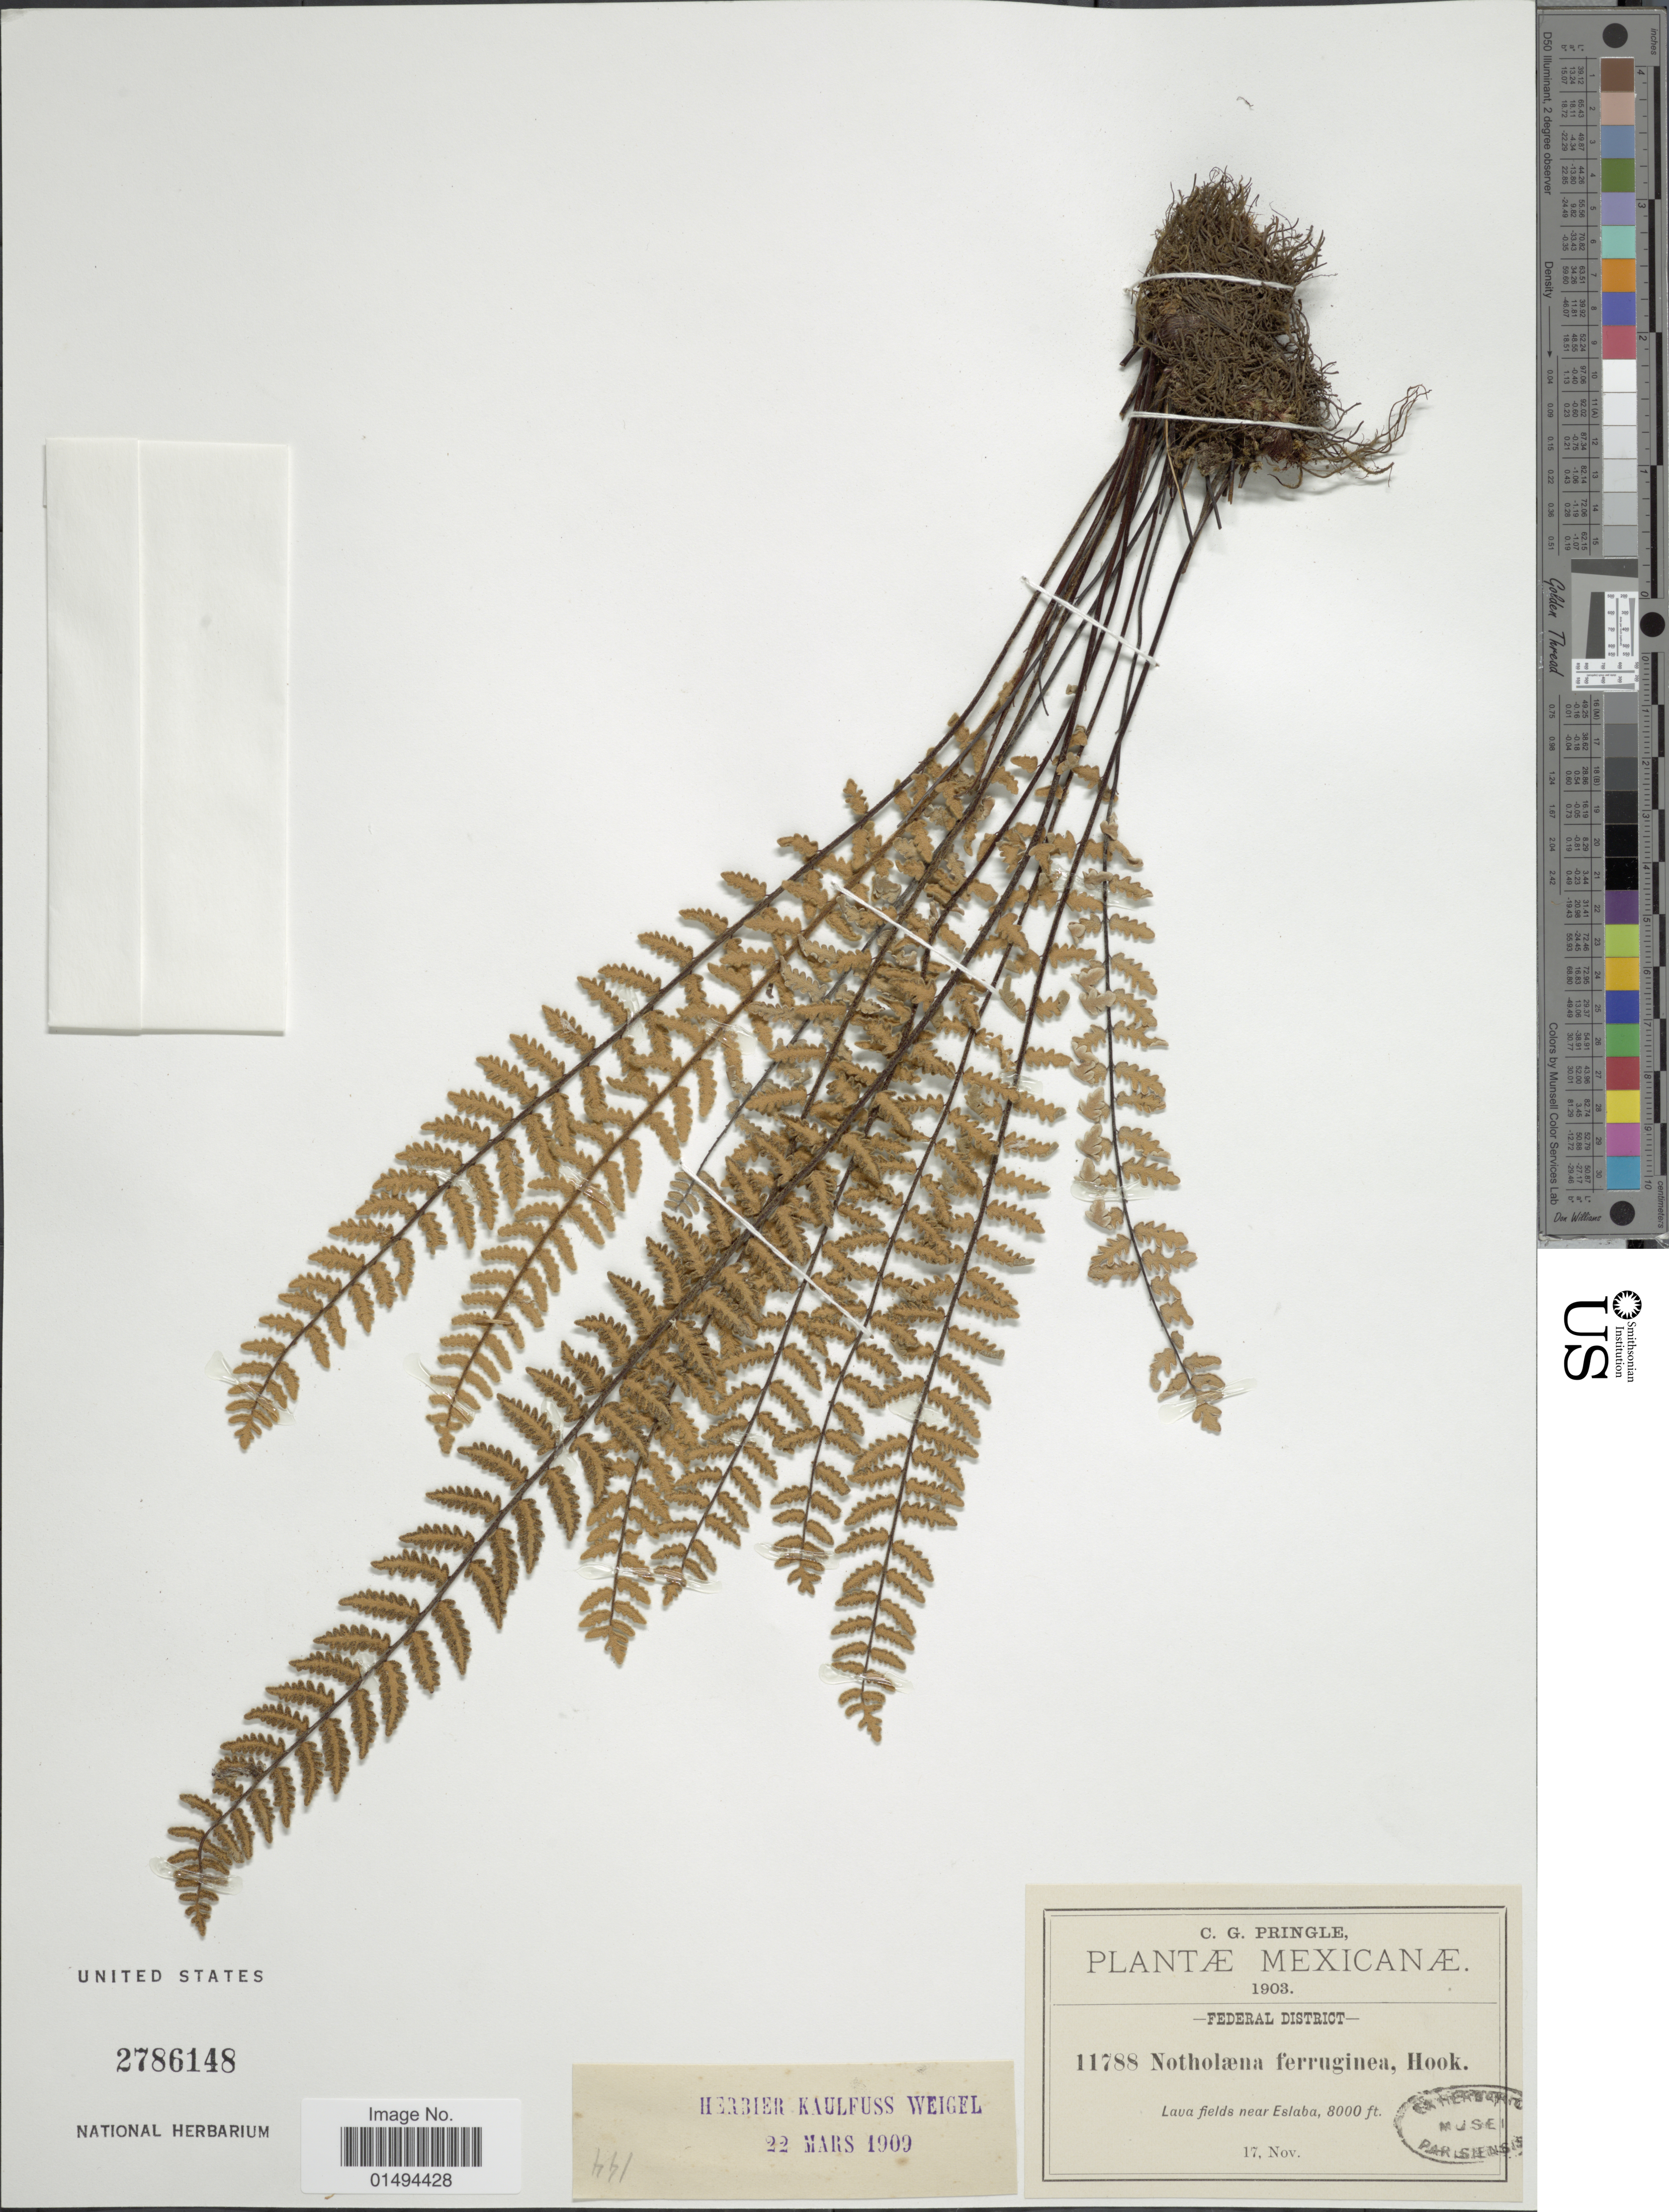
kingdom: Plantae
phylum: Tracheophyta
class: Polypodiopsida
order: Polypodiales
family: Pteridaceae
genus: Myriopteris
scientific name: Myriopteris aurea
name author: (Poir.) Grusz & Windham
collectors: C. G. Pringle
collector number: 11788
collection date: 1903-11-17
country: Mexico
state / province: Distrito Federal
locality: Lava fields near Eslaba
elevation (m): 2438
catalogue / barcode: US 2786148